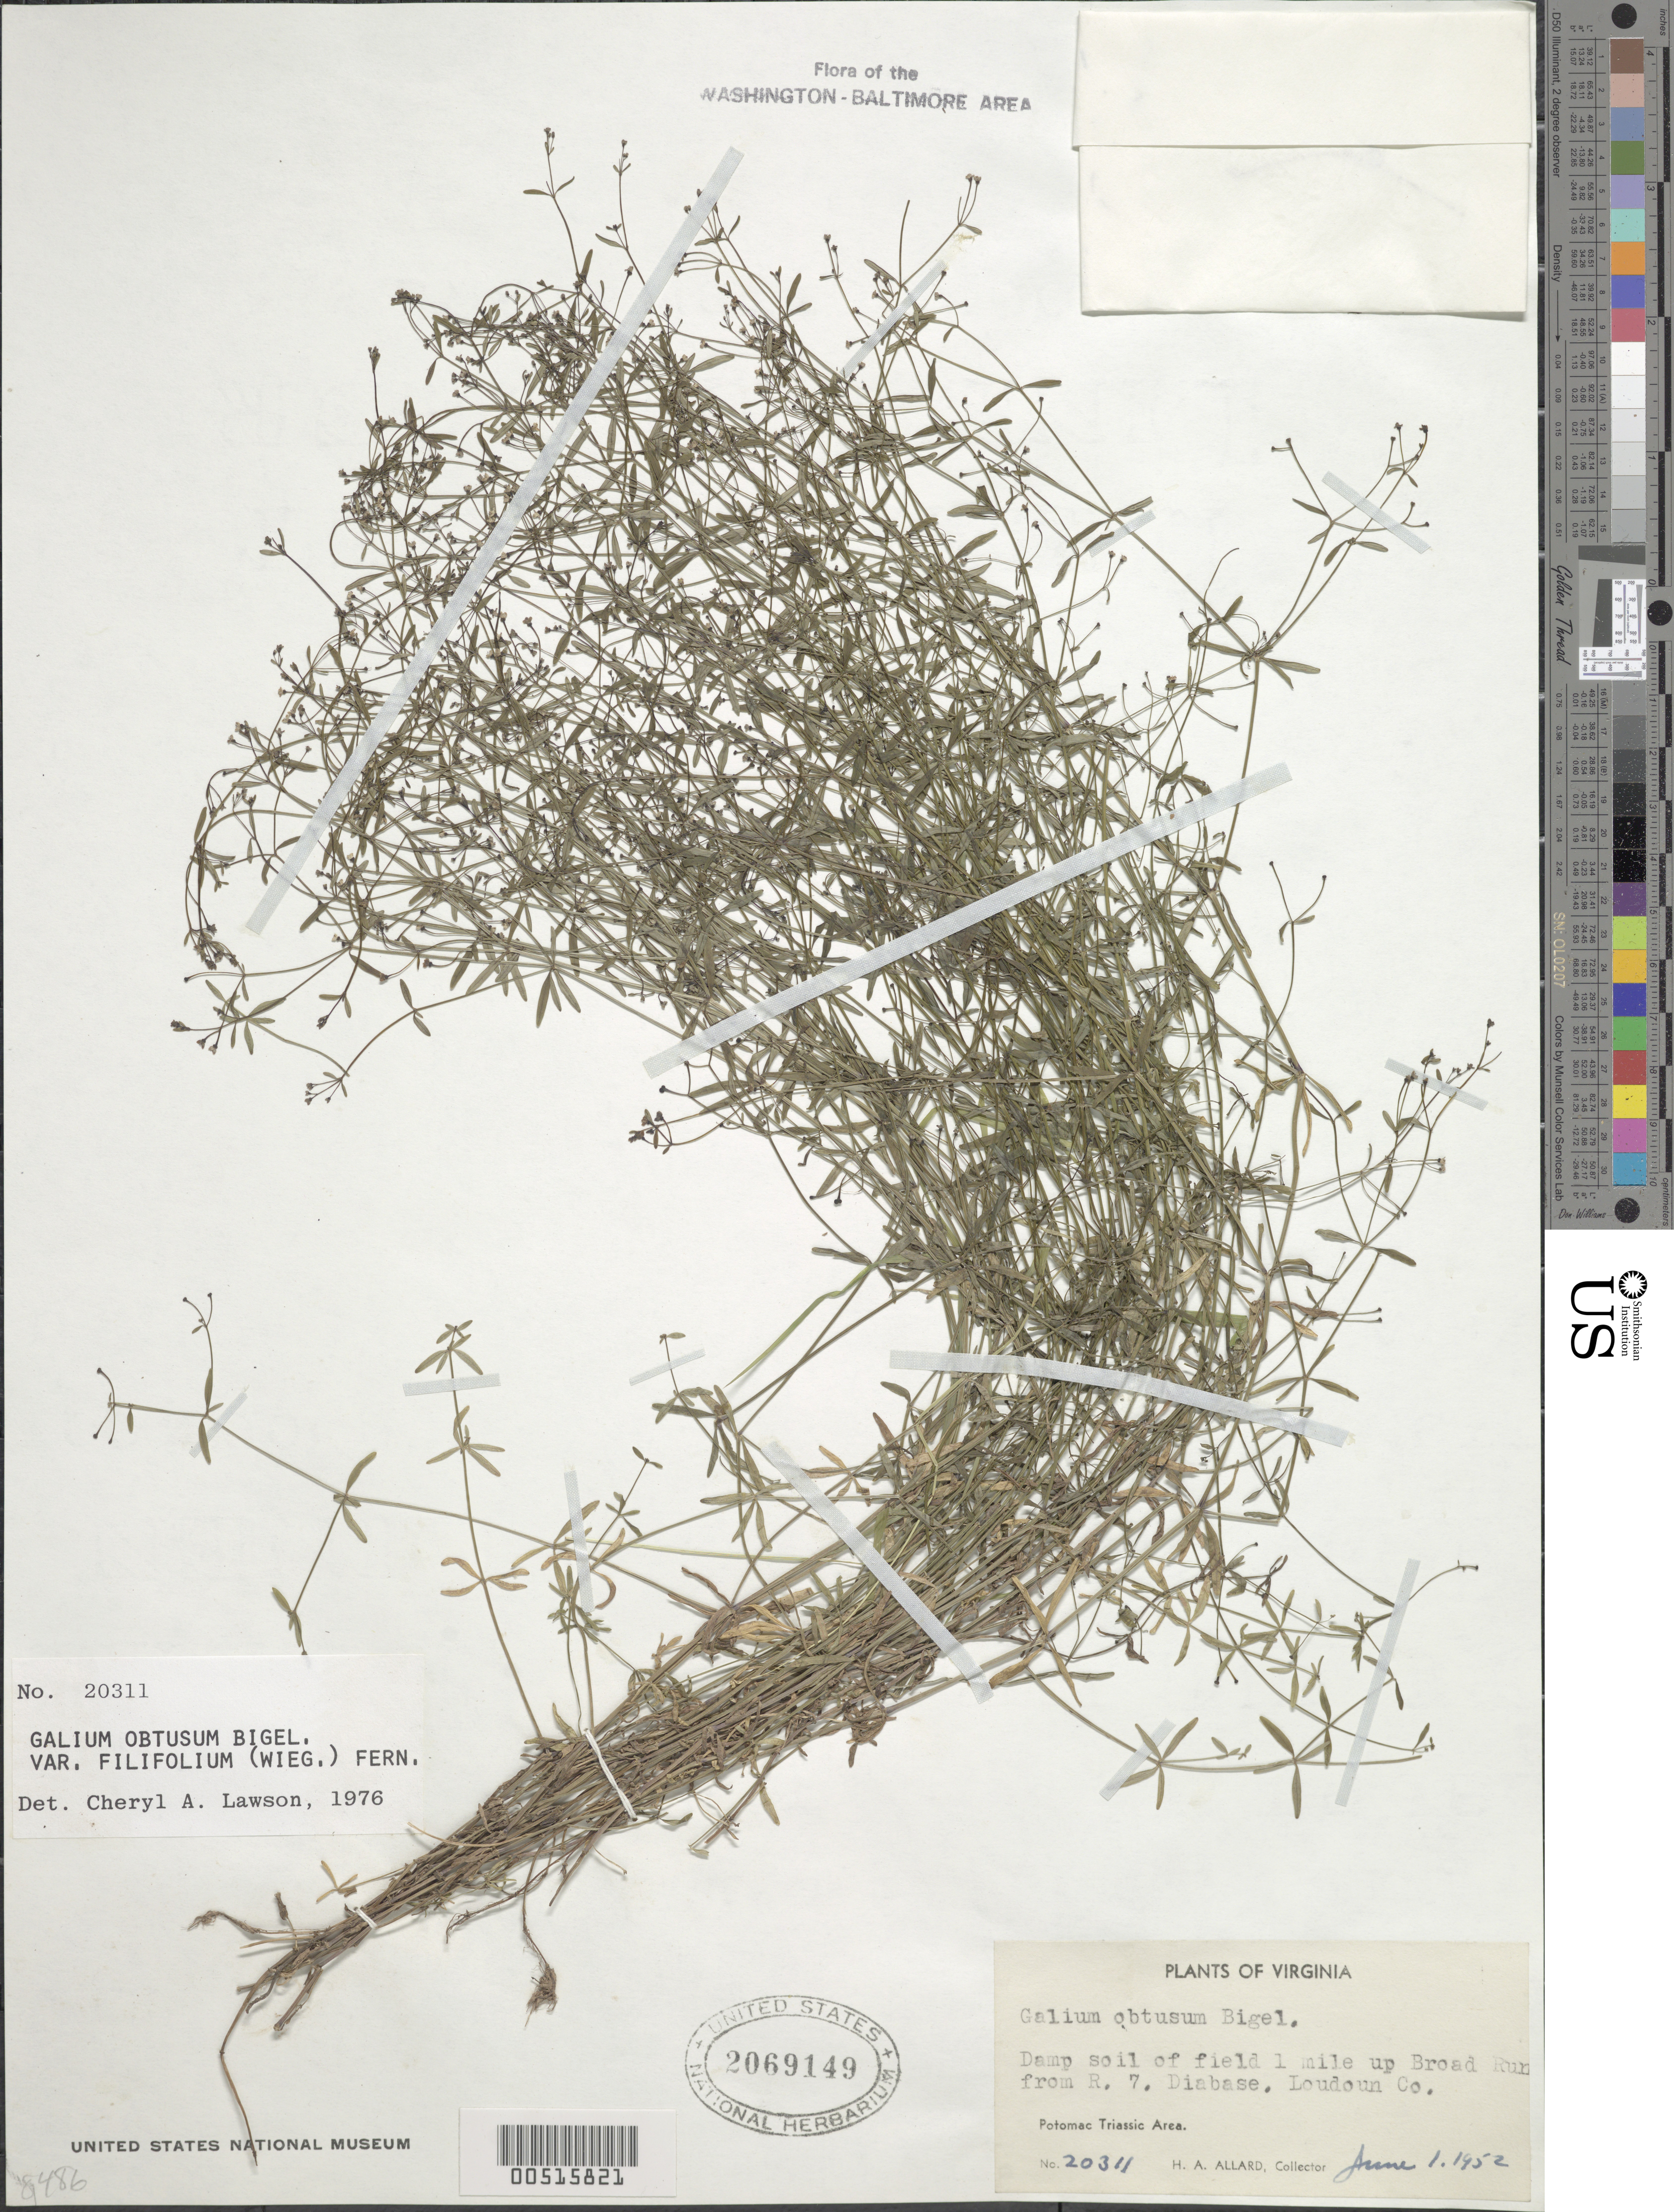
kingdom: Plantae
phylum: Tracheophyta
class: Magnoliopsida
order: Gentianales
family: Rubiaceae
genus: Galium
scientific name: Galium obtusum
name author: Bigelow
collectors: H. A. Allard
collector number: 20311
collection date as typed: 01 Jun 1952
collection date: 1952-06-01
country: United States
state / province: Virginia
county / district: Loudoun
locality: Broad Run, 1 mi. Up from Rt. 7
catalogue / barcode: US 2069149